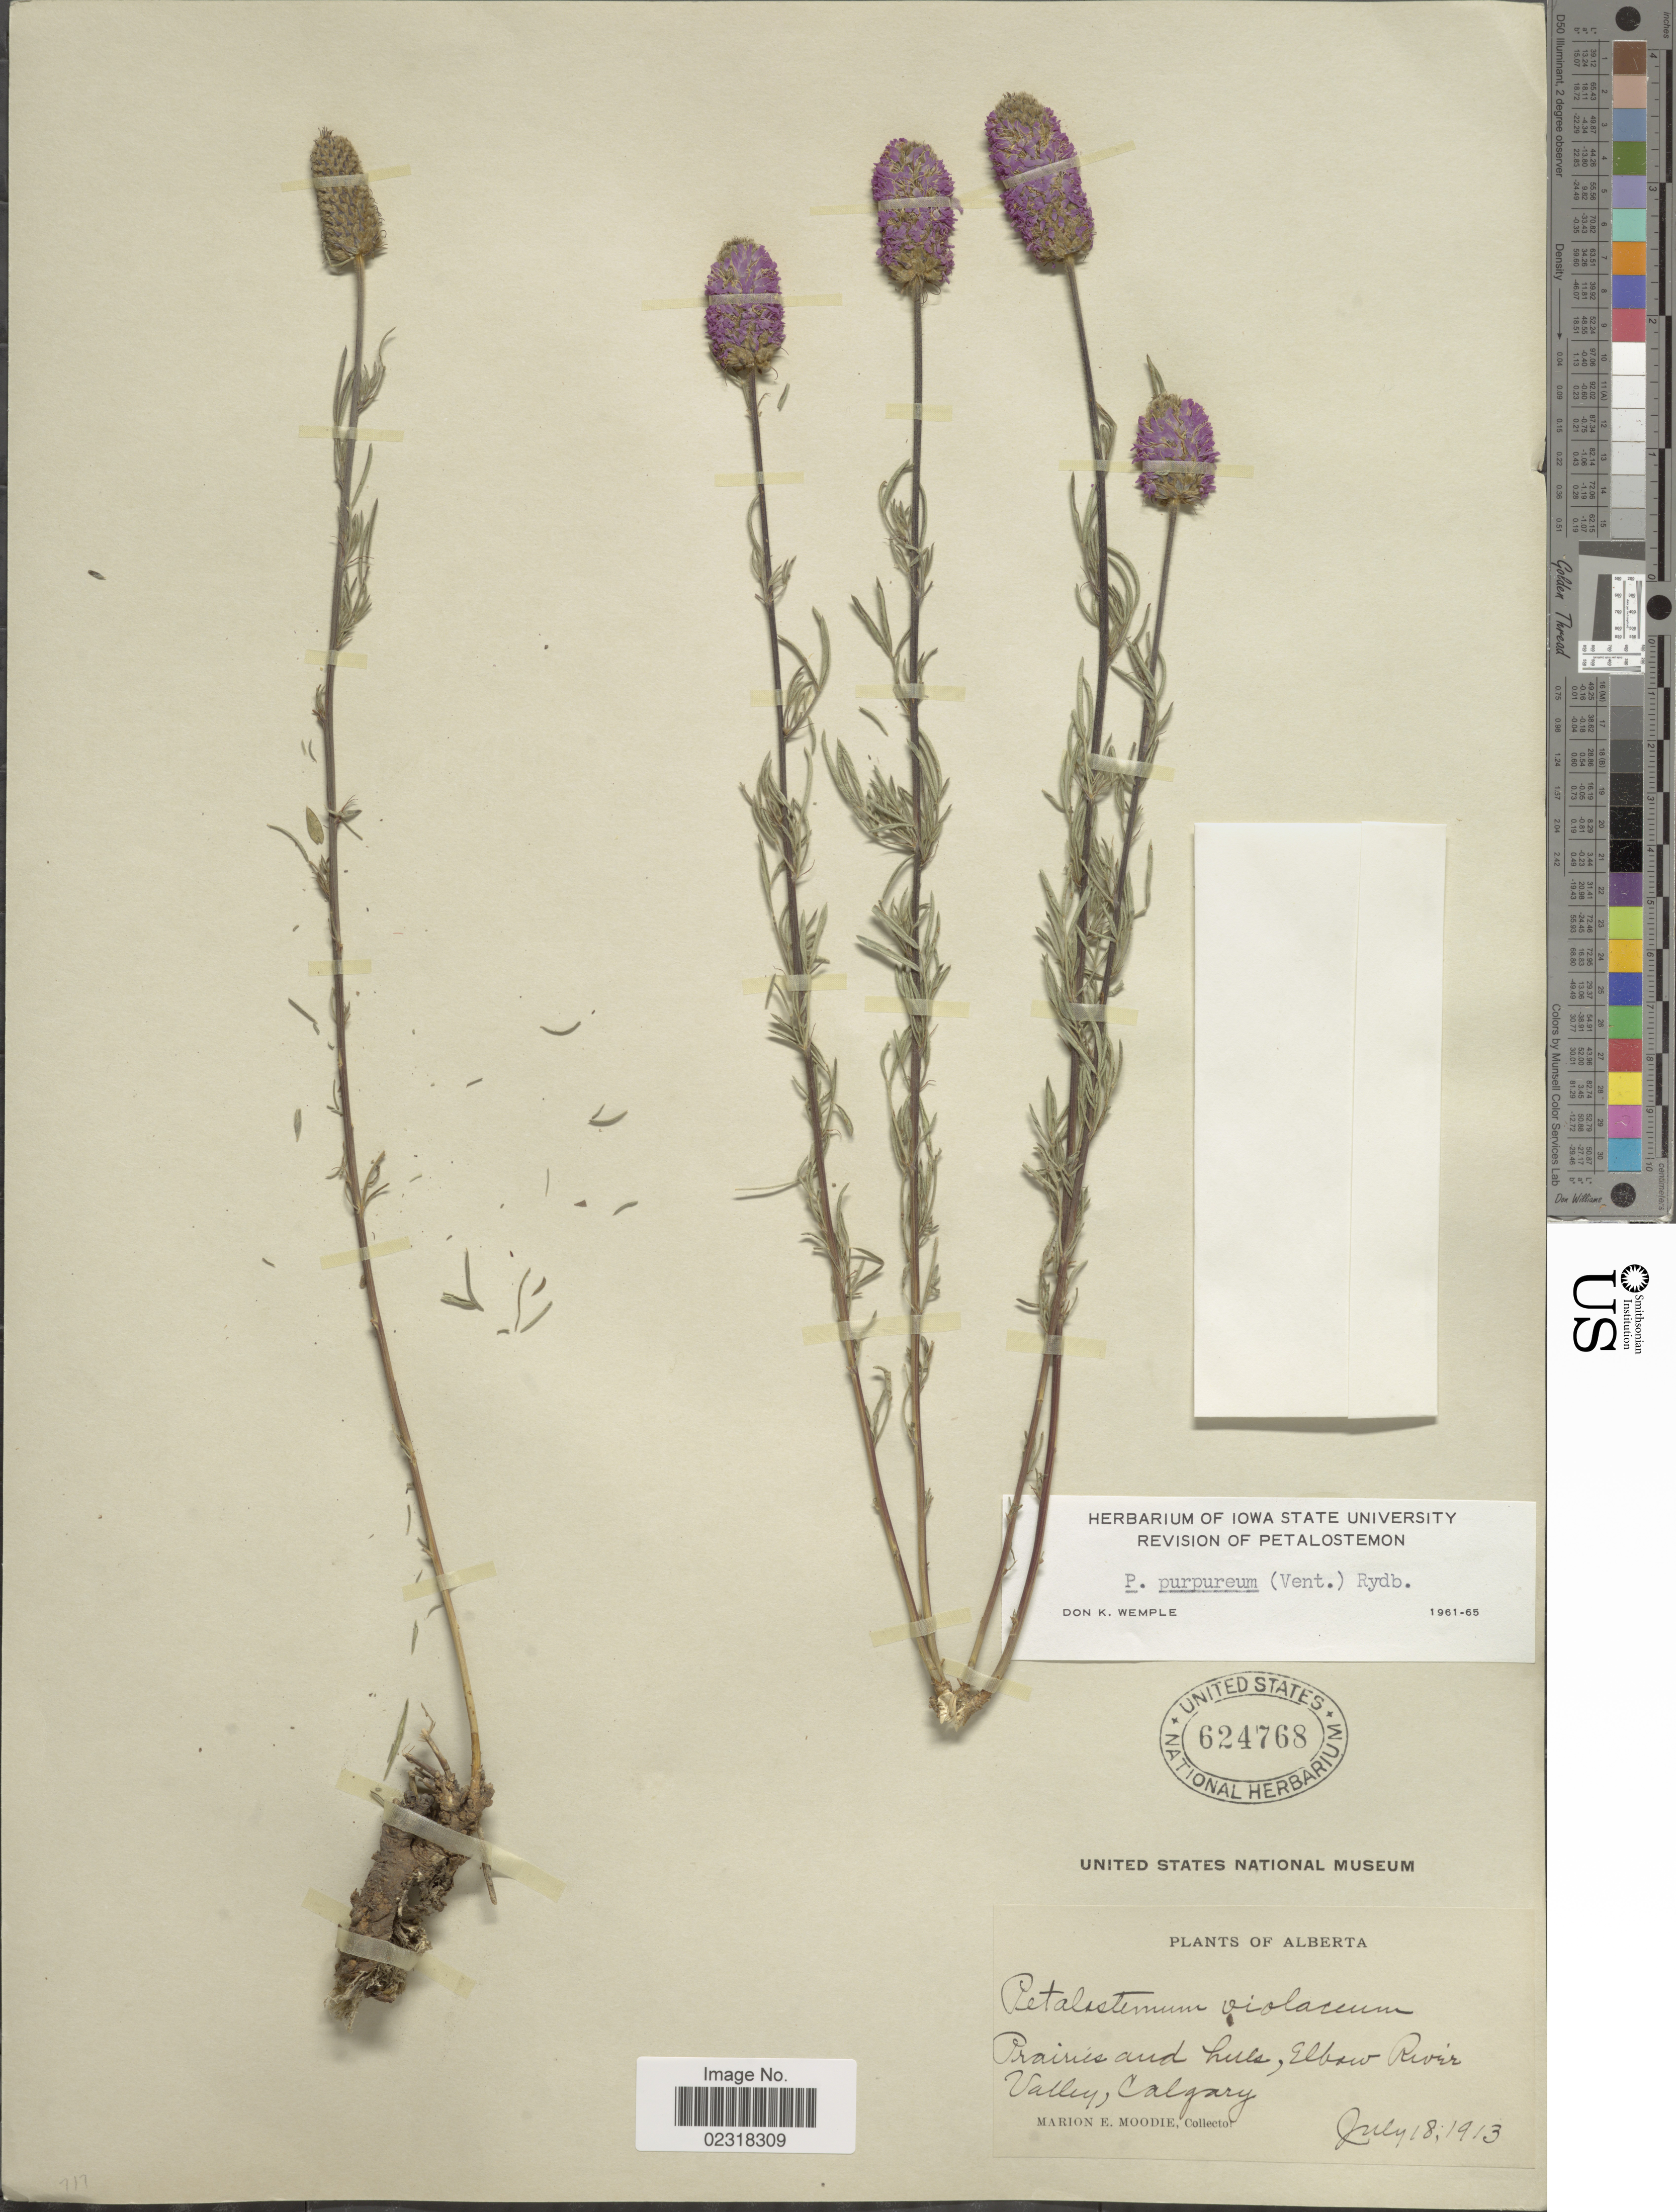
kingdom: Plantae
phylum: Tracheophyta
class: Magnoliopsida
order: Fabales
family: Fabaceae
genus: Dalea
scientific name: Dalea purpurea var. purpurea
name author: Vent.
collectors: M. E. Moodie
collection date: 1913-07-18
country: Canada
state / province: Alberta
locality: Prairies and hills, Elbaw River Valley, Calgary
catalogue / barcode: US 624768